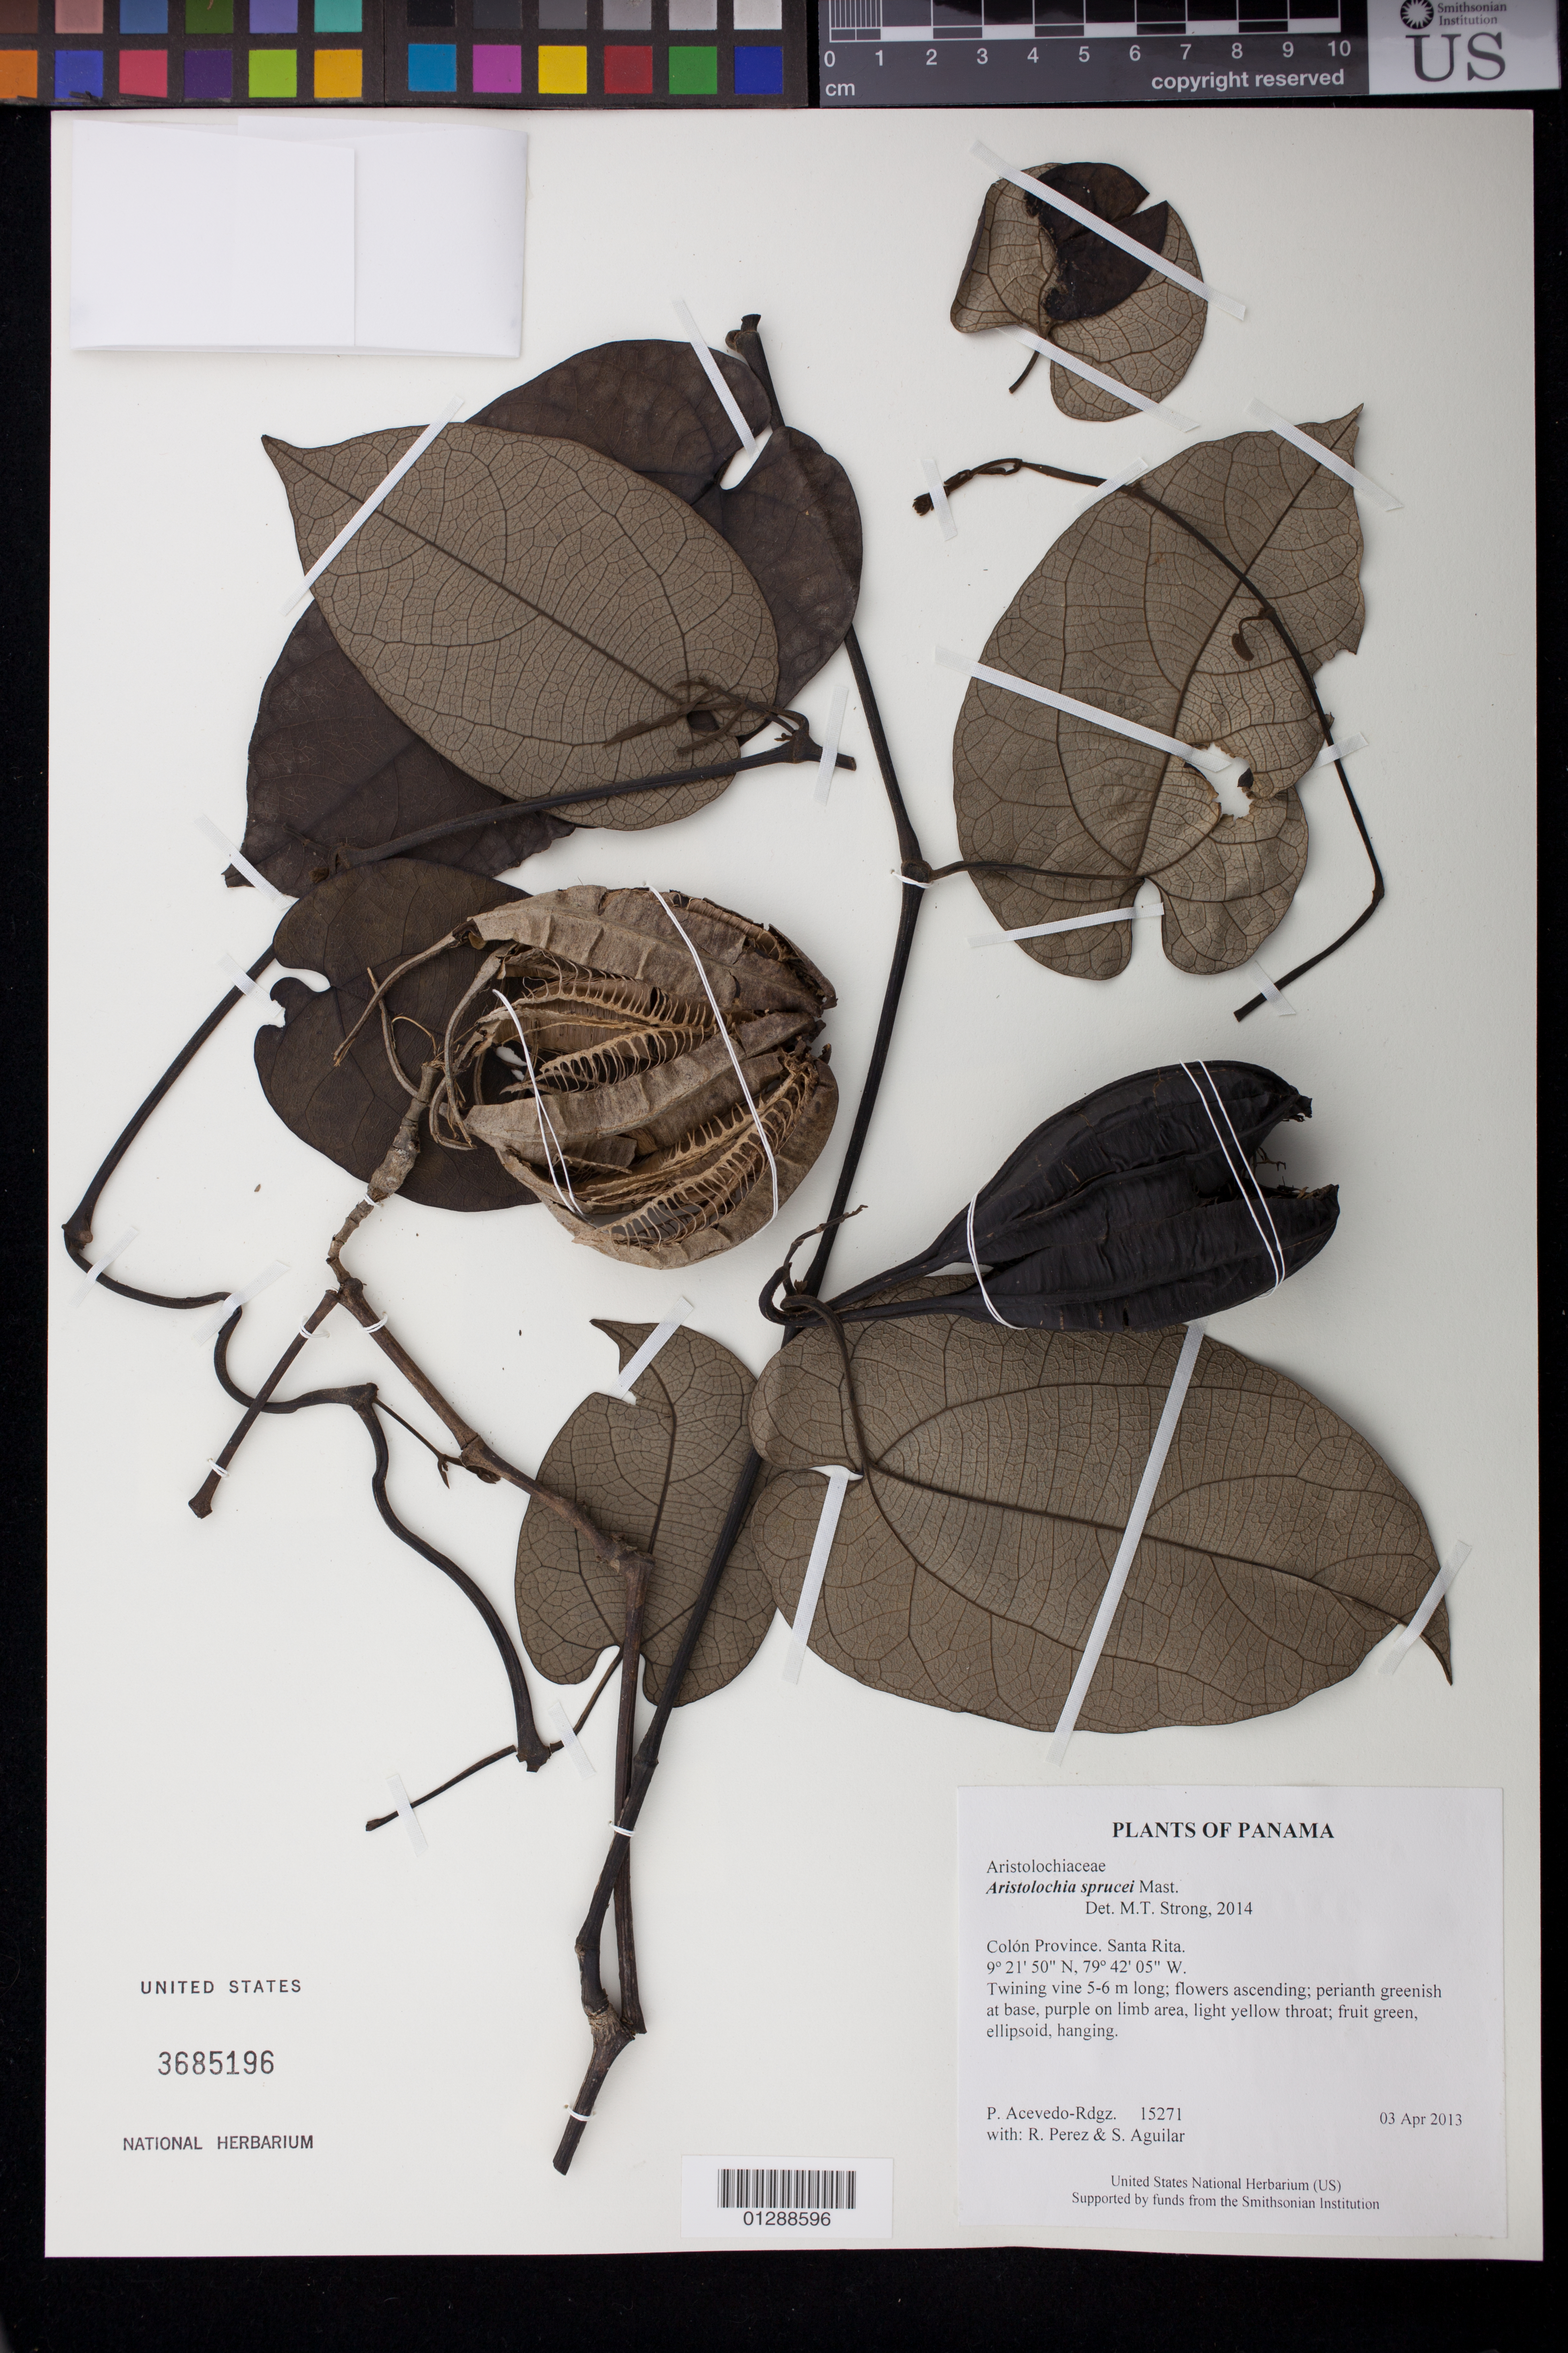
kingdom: Plantae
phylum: Tracheophyta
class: Magnoliopsida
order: Piperales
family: Aristolochiaceae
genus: Aristolochia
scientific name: Aristolochia constricta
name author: Griseb.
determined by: González, F.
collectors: P. Acevedo-Rodr., R. Perez & S. Aguilar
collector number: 15271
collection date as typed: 03 Apr 2013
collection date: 2013-04-03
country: Panama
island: Colón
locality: Santa Rita.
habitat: Remnant moist forest.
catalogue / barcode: US 3685196